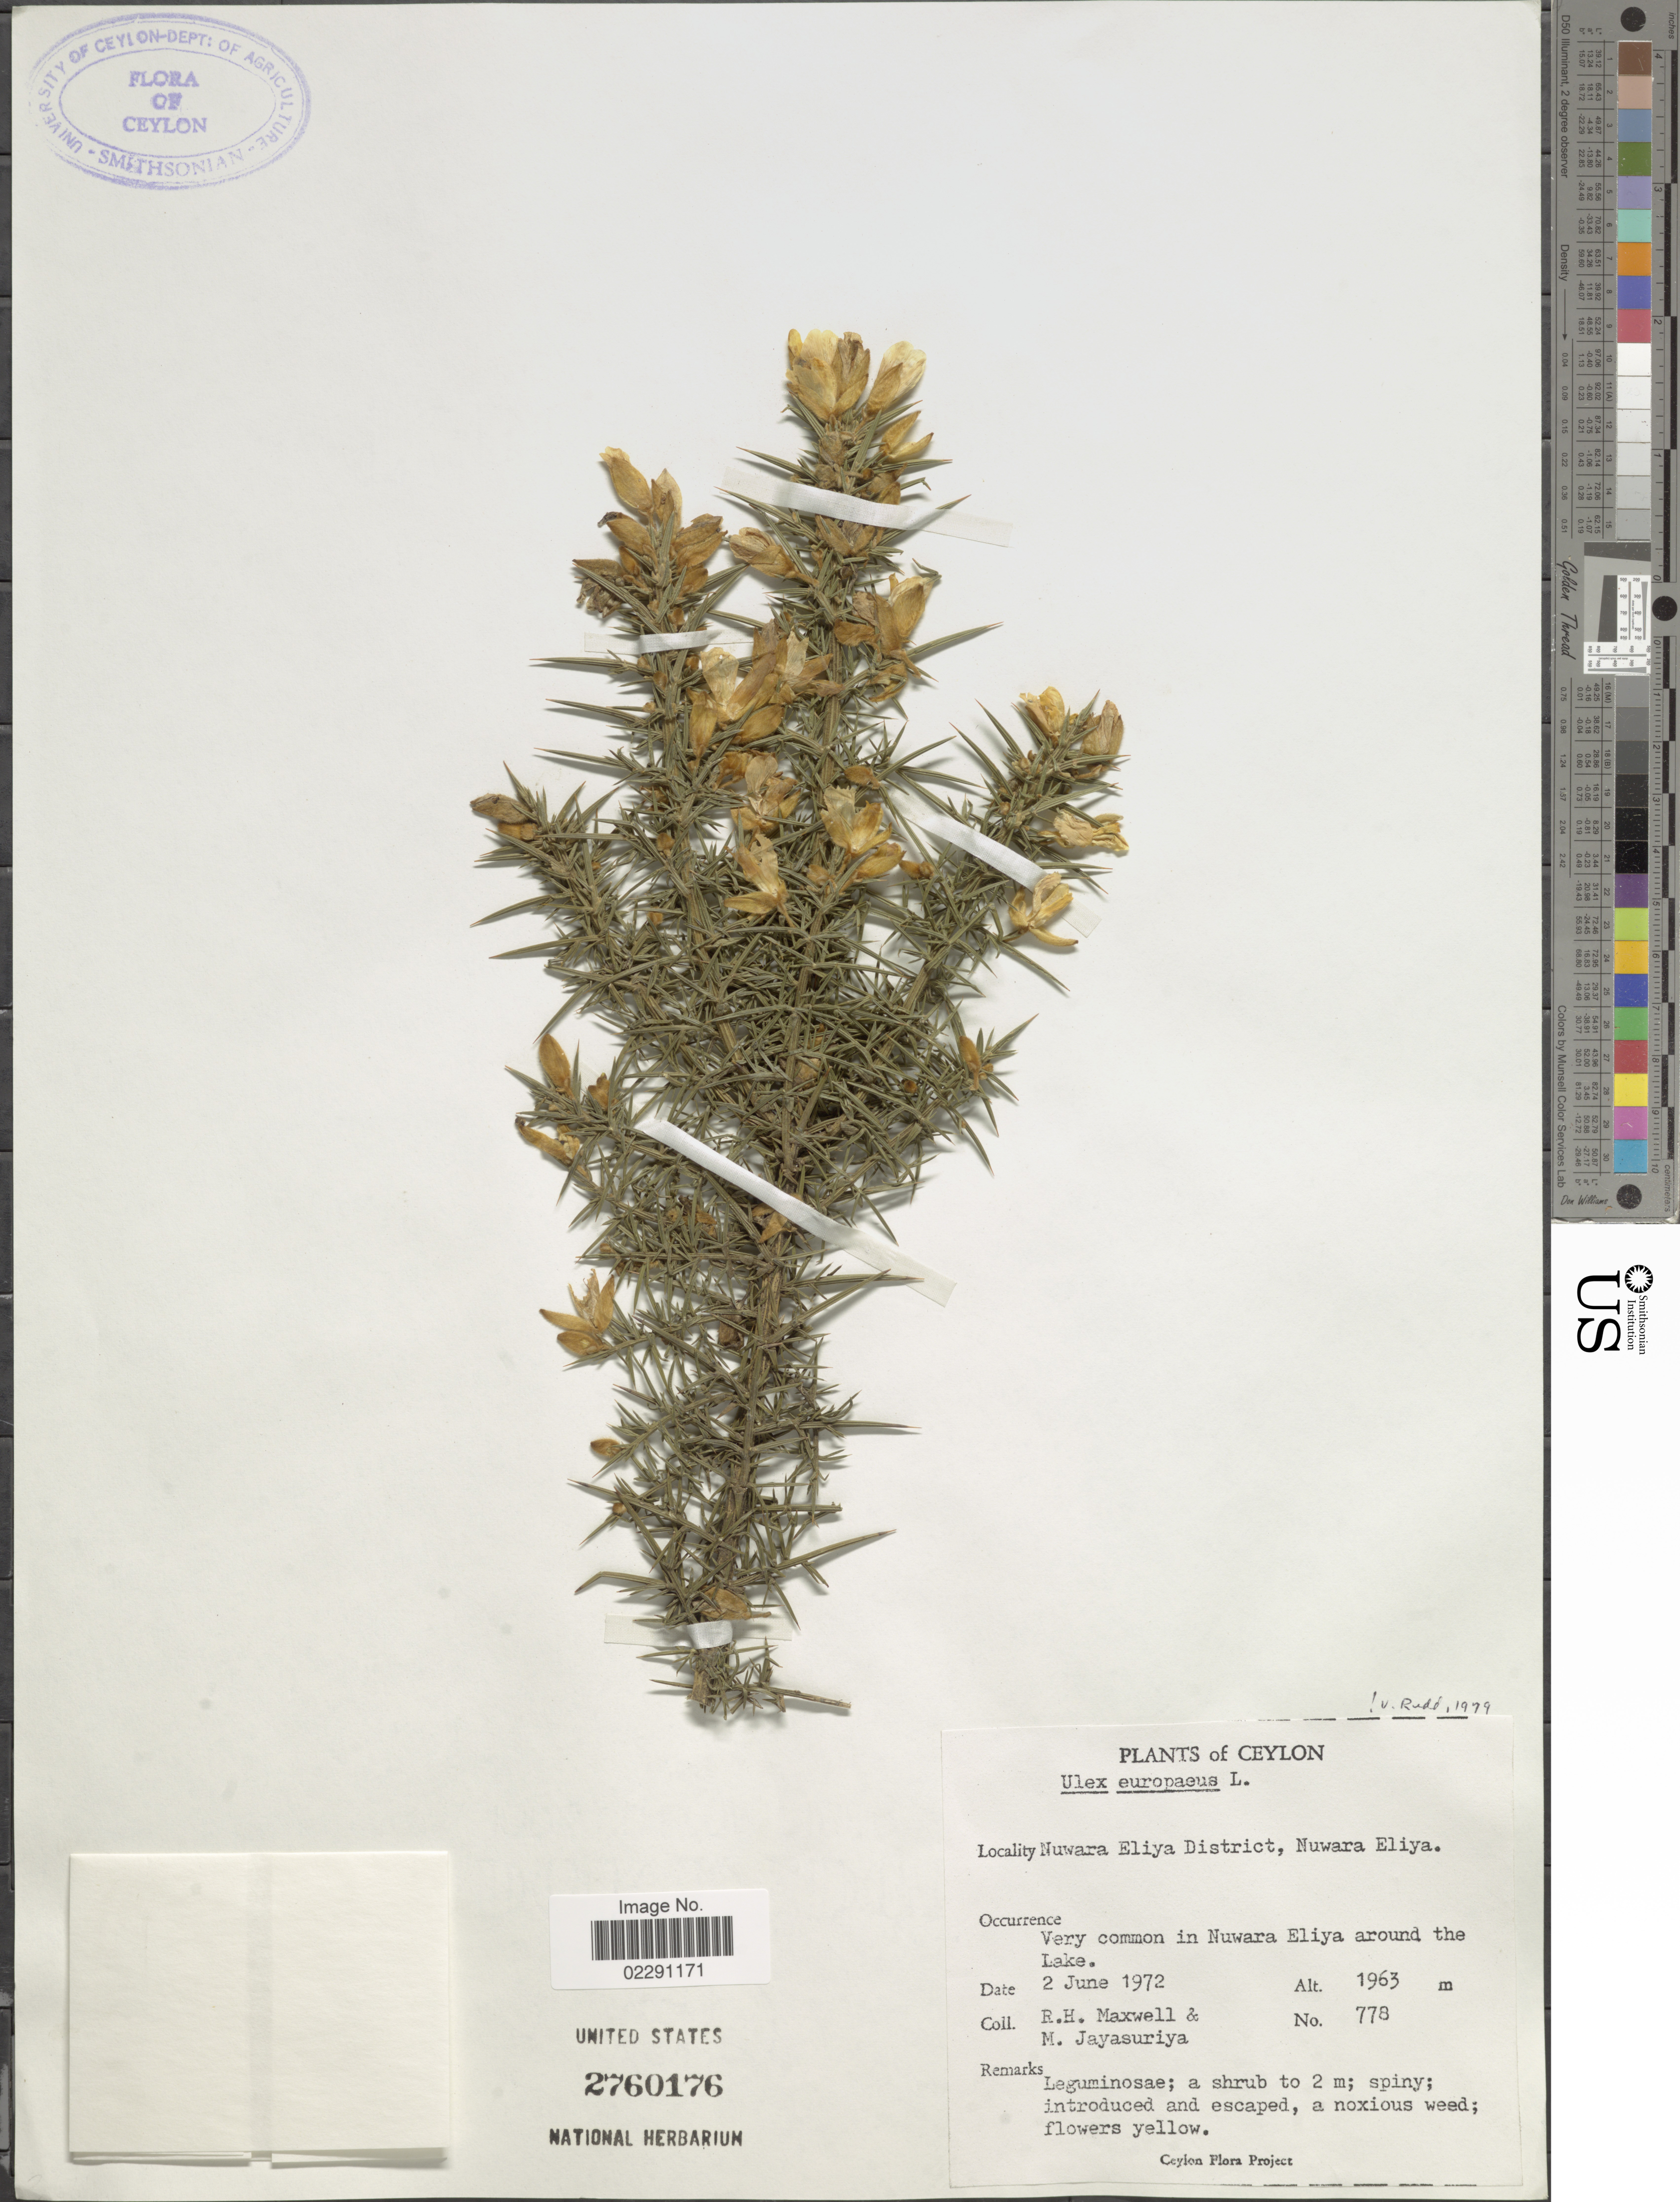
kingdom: Plantae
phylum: Tracheophyta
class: Magnoliopsida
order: Fabales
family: Fabaceae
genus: Ulex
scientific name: Ulex europaeus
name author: L.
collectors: R. Maxwell & M. Jayasuriya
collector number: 778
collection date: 1972-06-02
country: Sri Lanka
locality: Ceylon, Nuwara Eliya District, Nuwara Eliya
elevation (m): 1963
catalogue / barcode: US 2760176